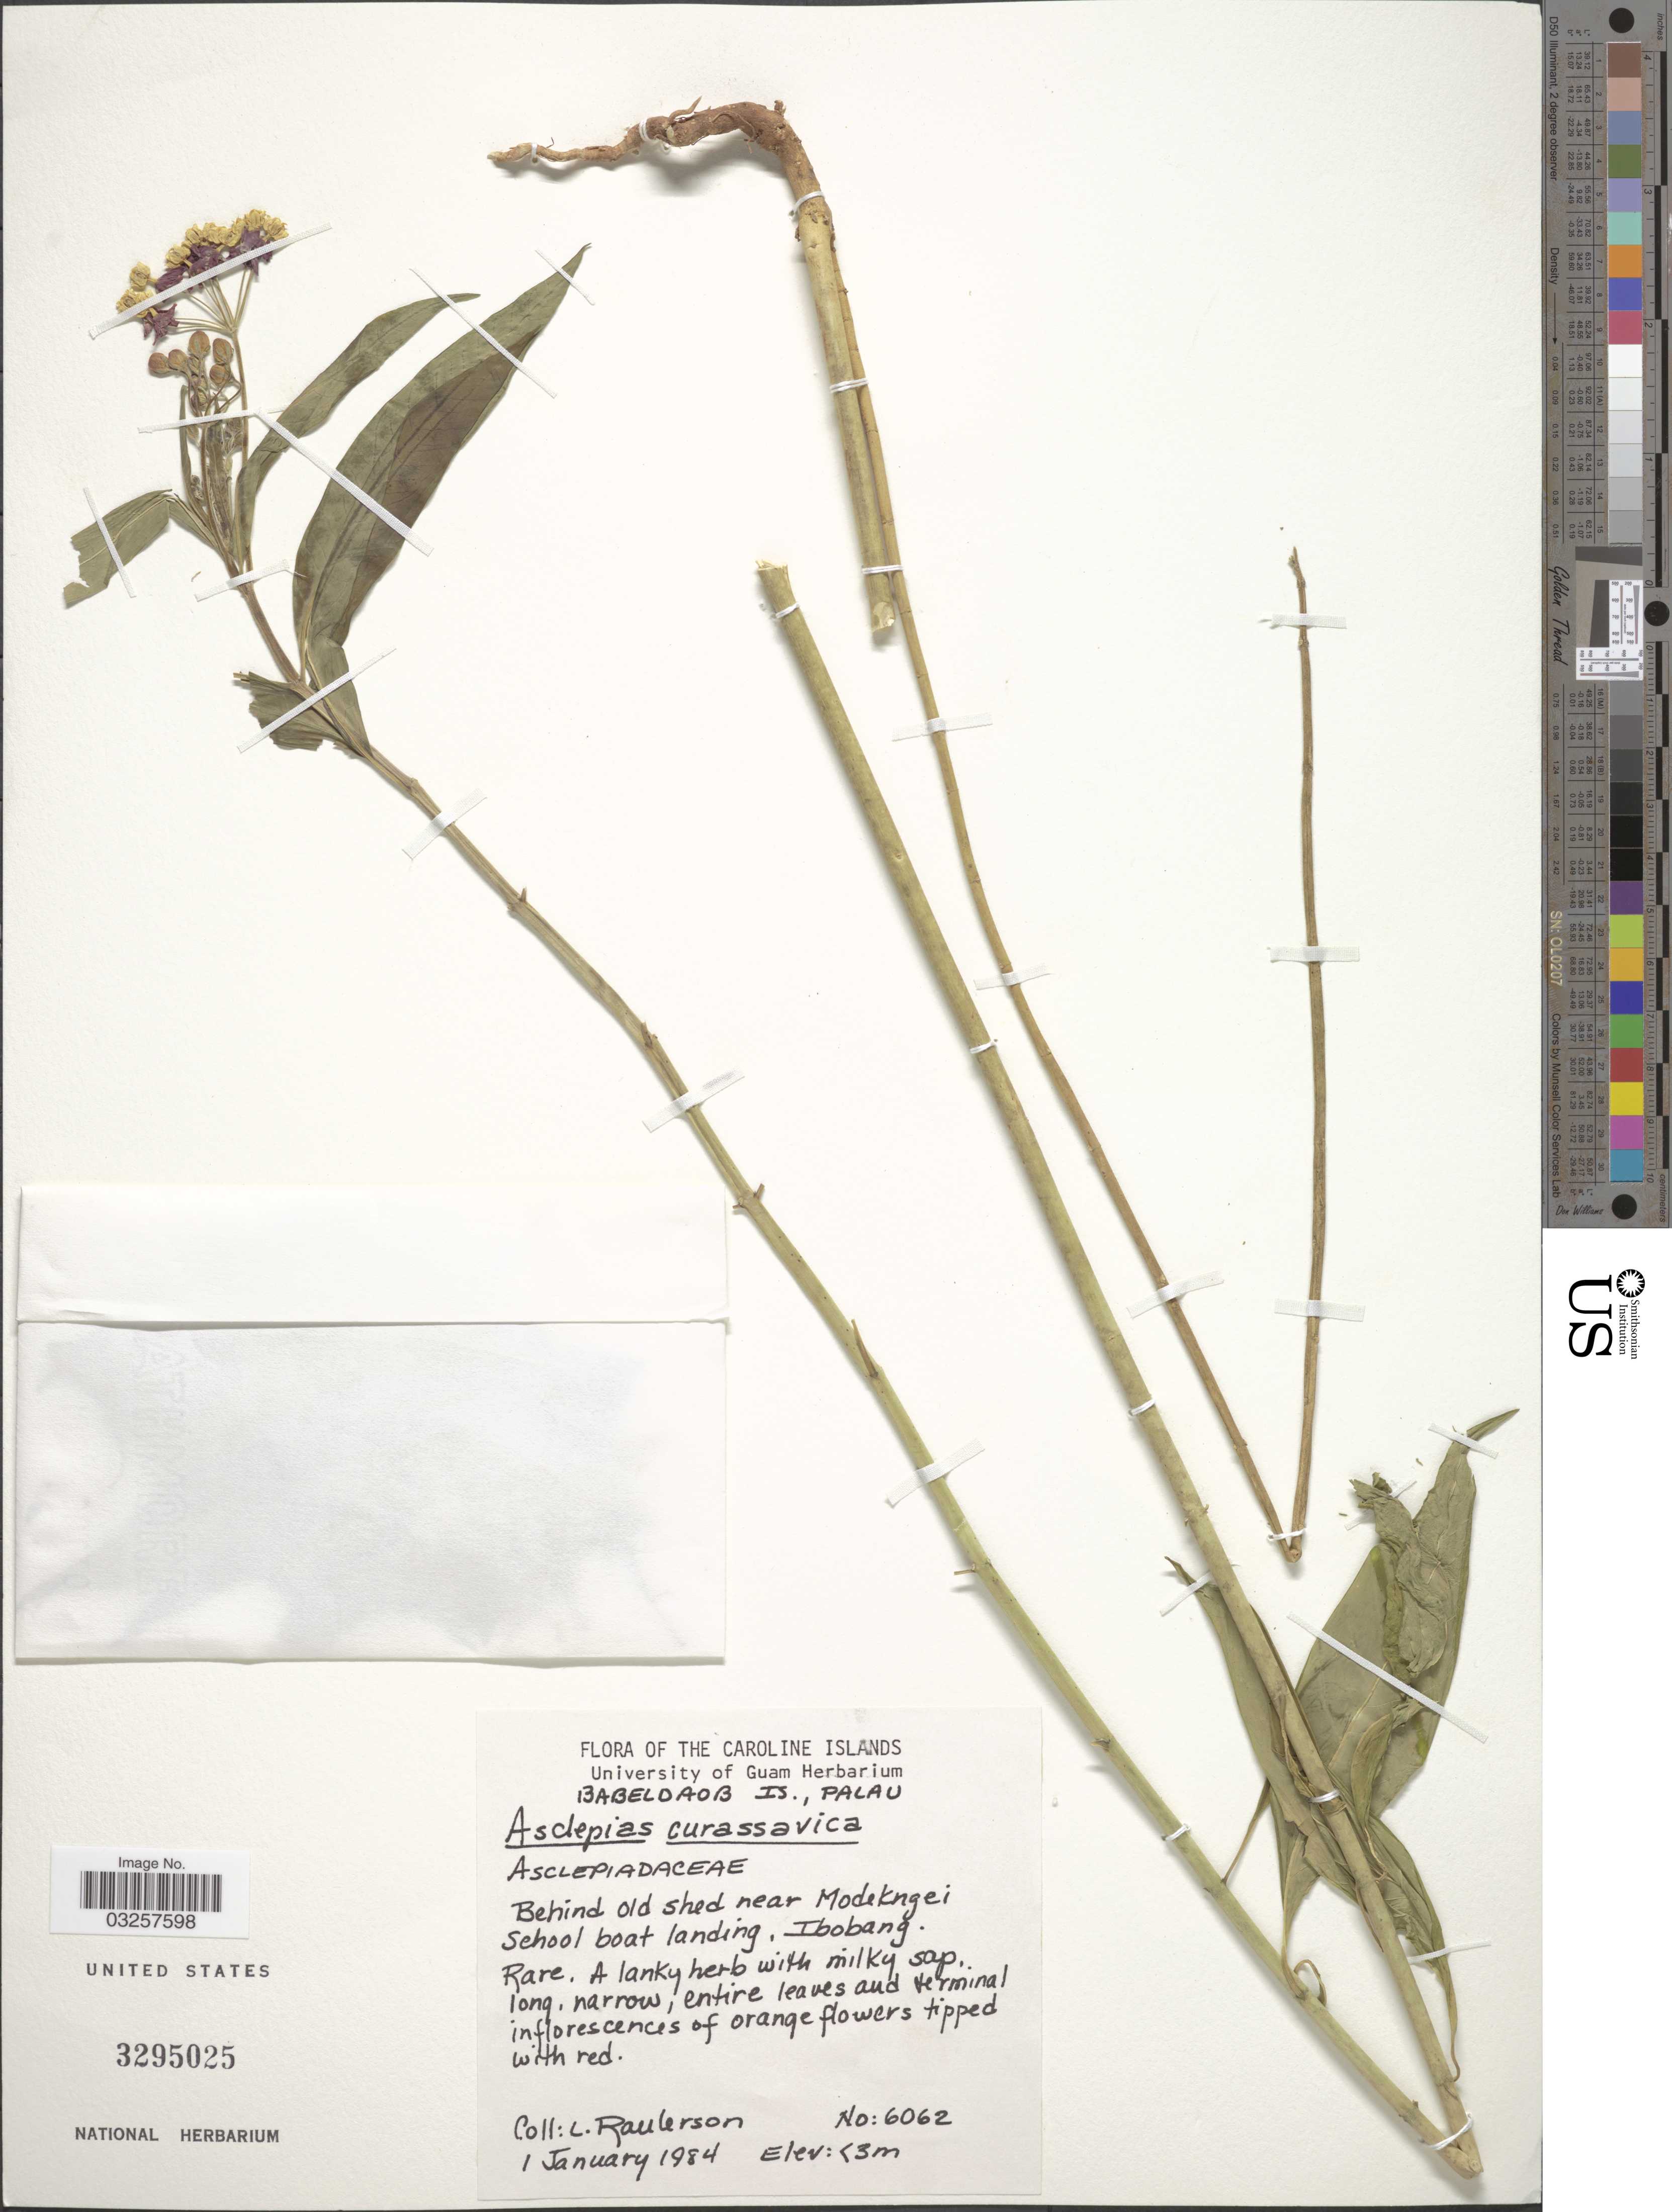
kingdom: Plantae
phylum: Tracheophyta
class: Magnoliopsida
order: Gentianales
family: Apocynaceae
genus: Asclepias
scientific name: Asclepias curassavica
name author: L.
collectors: L. Raulerson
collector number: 6062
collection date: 1984-01-01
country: Palau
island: Babeldaob [Babelthuap]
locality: Caroline Islands. Babeloaob Is., Palau. Behind old shed near Modekngei School boat landing. Ibobang.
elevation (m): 3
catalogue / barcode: US 3295025